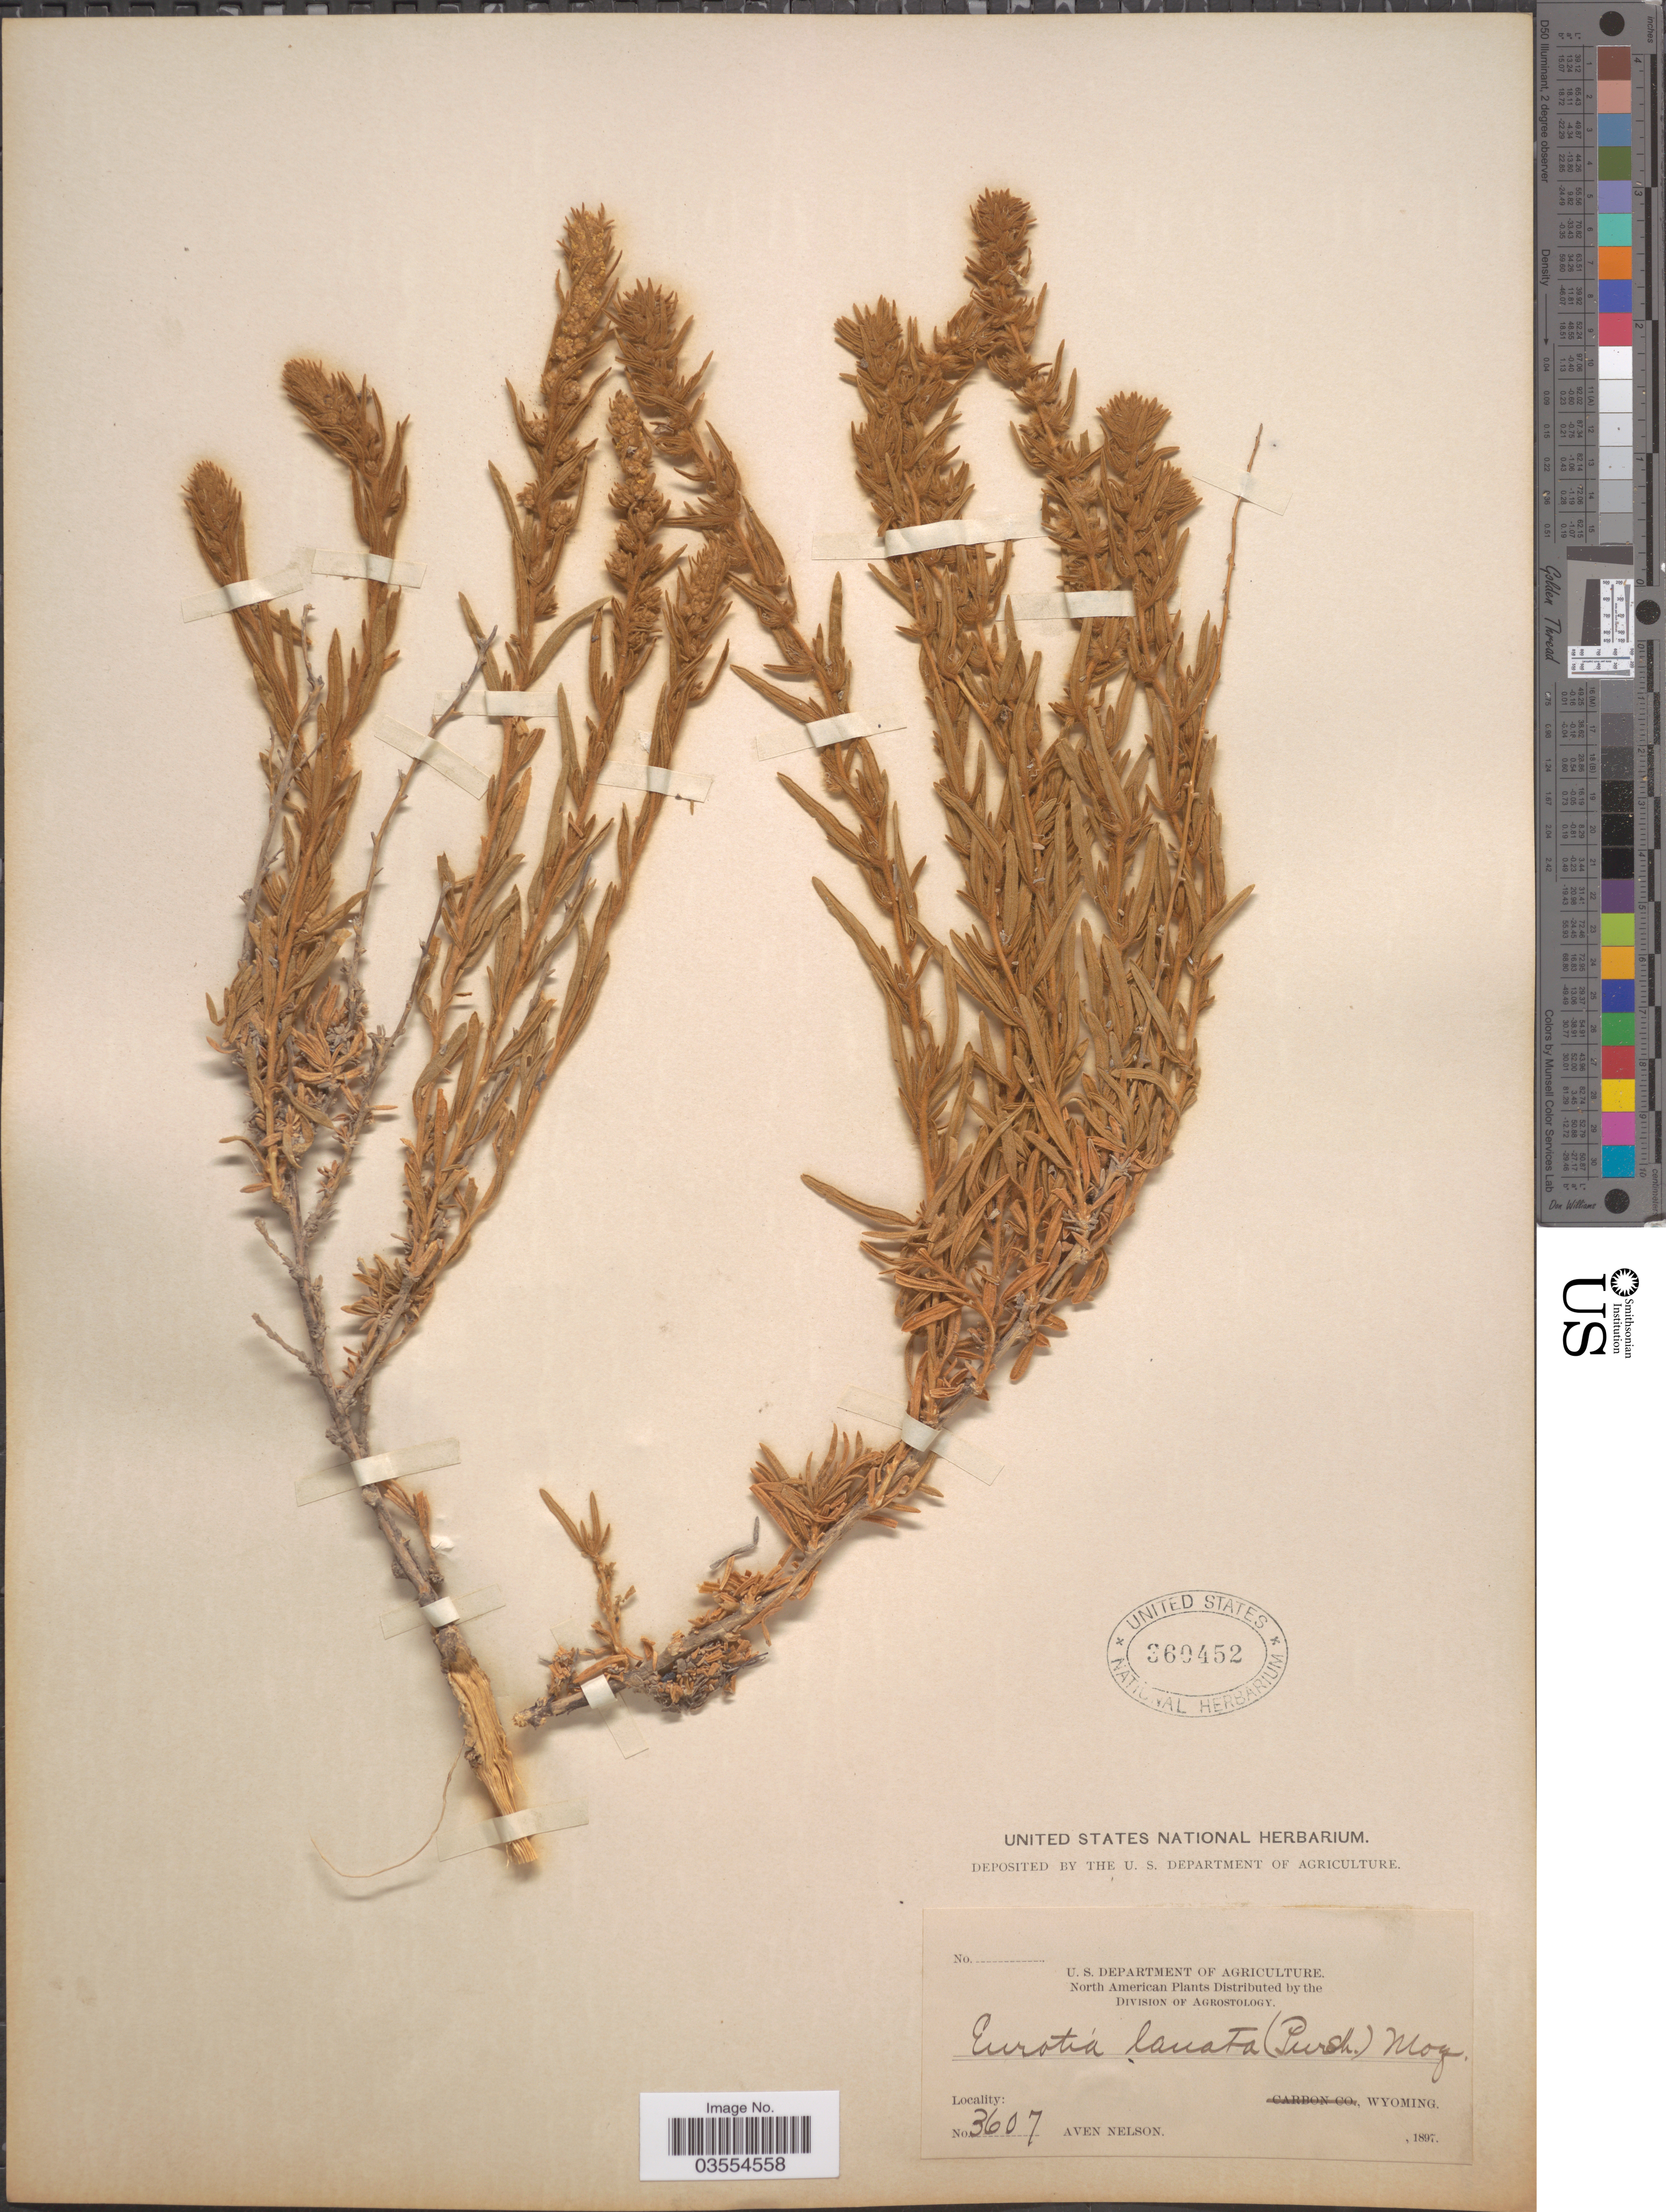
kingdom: Plantae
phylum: Tracheophyta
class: Magnoliopsida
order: Caryophyllales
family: Amaranthaceae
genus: Krascheninnikovia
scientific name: Krascheninnikovia lanata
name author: (Pursh) A. Meeuse & A.Smit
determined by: U.S. National Herbarium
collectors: A. Nelson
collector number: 3607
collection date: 1897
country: United States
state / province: Wyoming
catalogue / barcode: US 360452